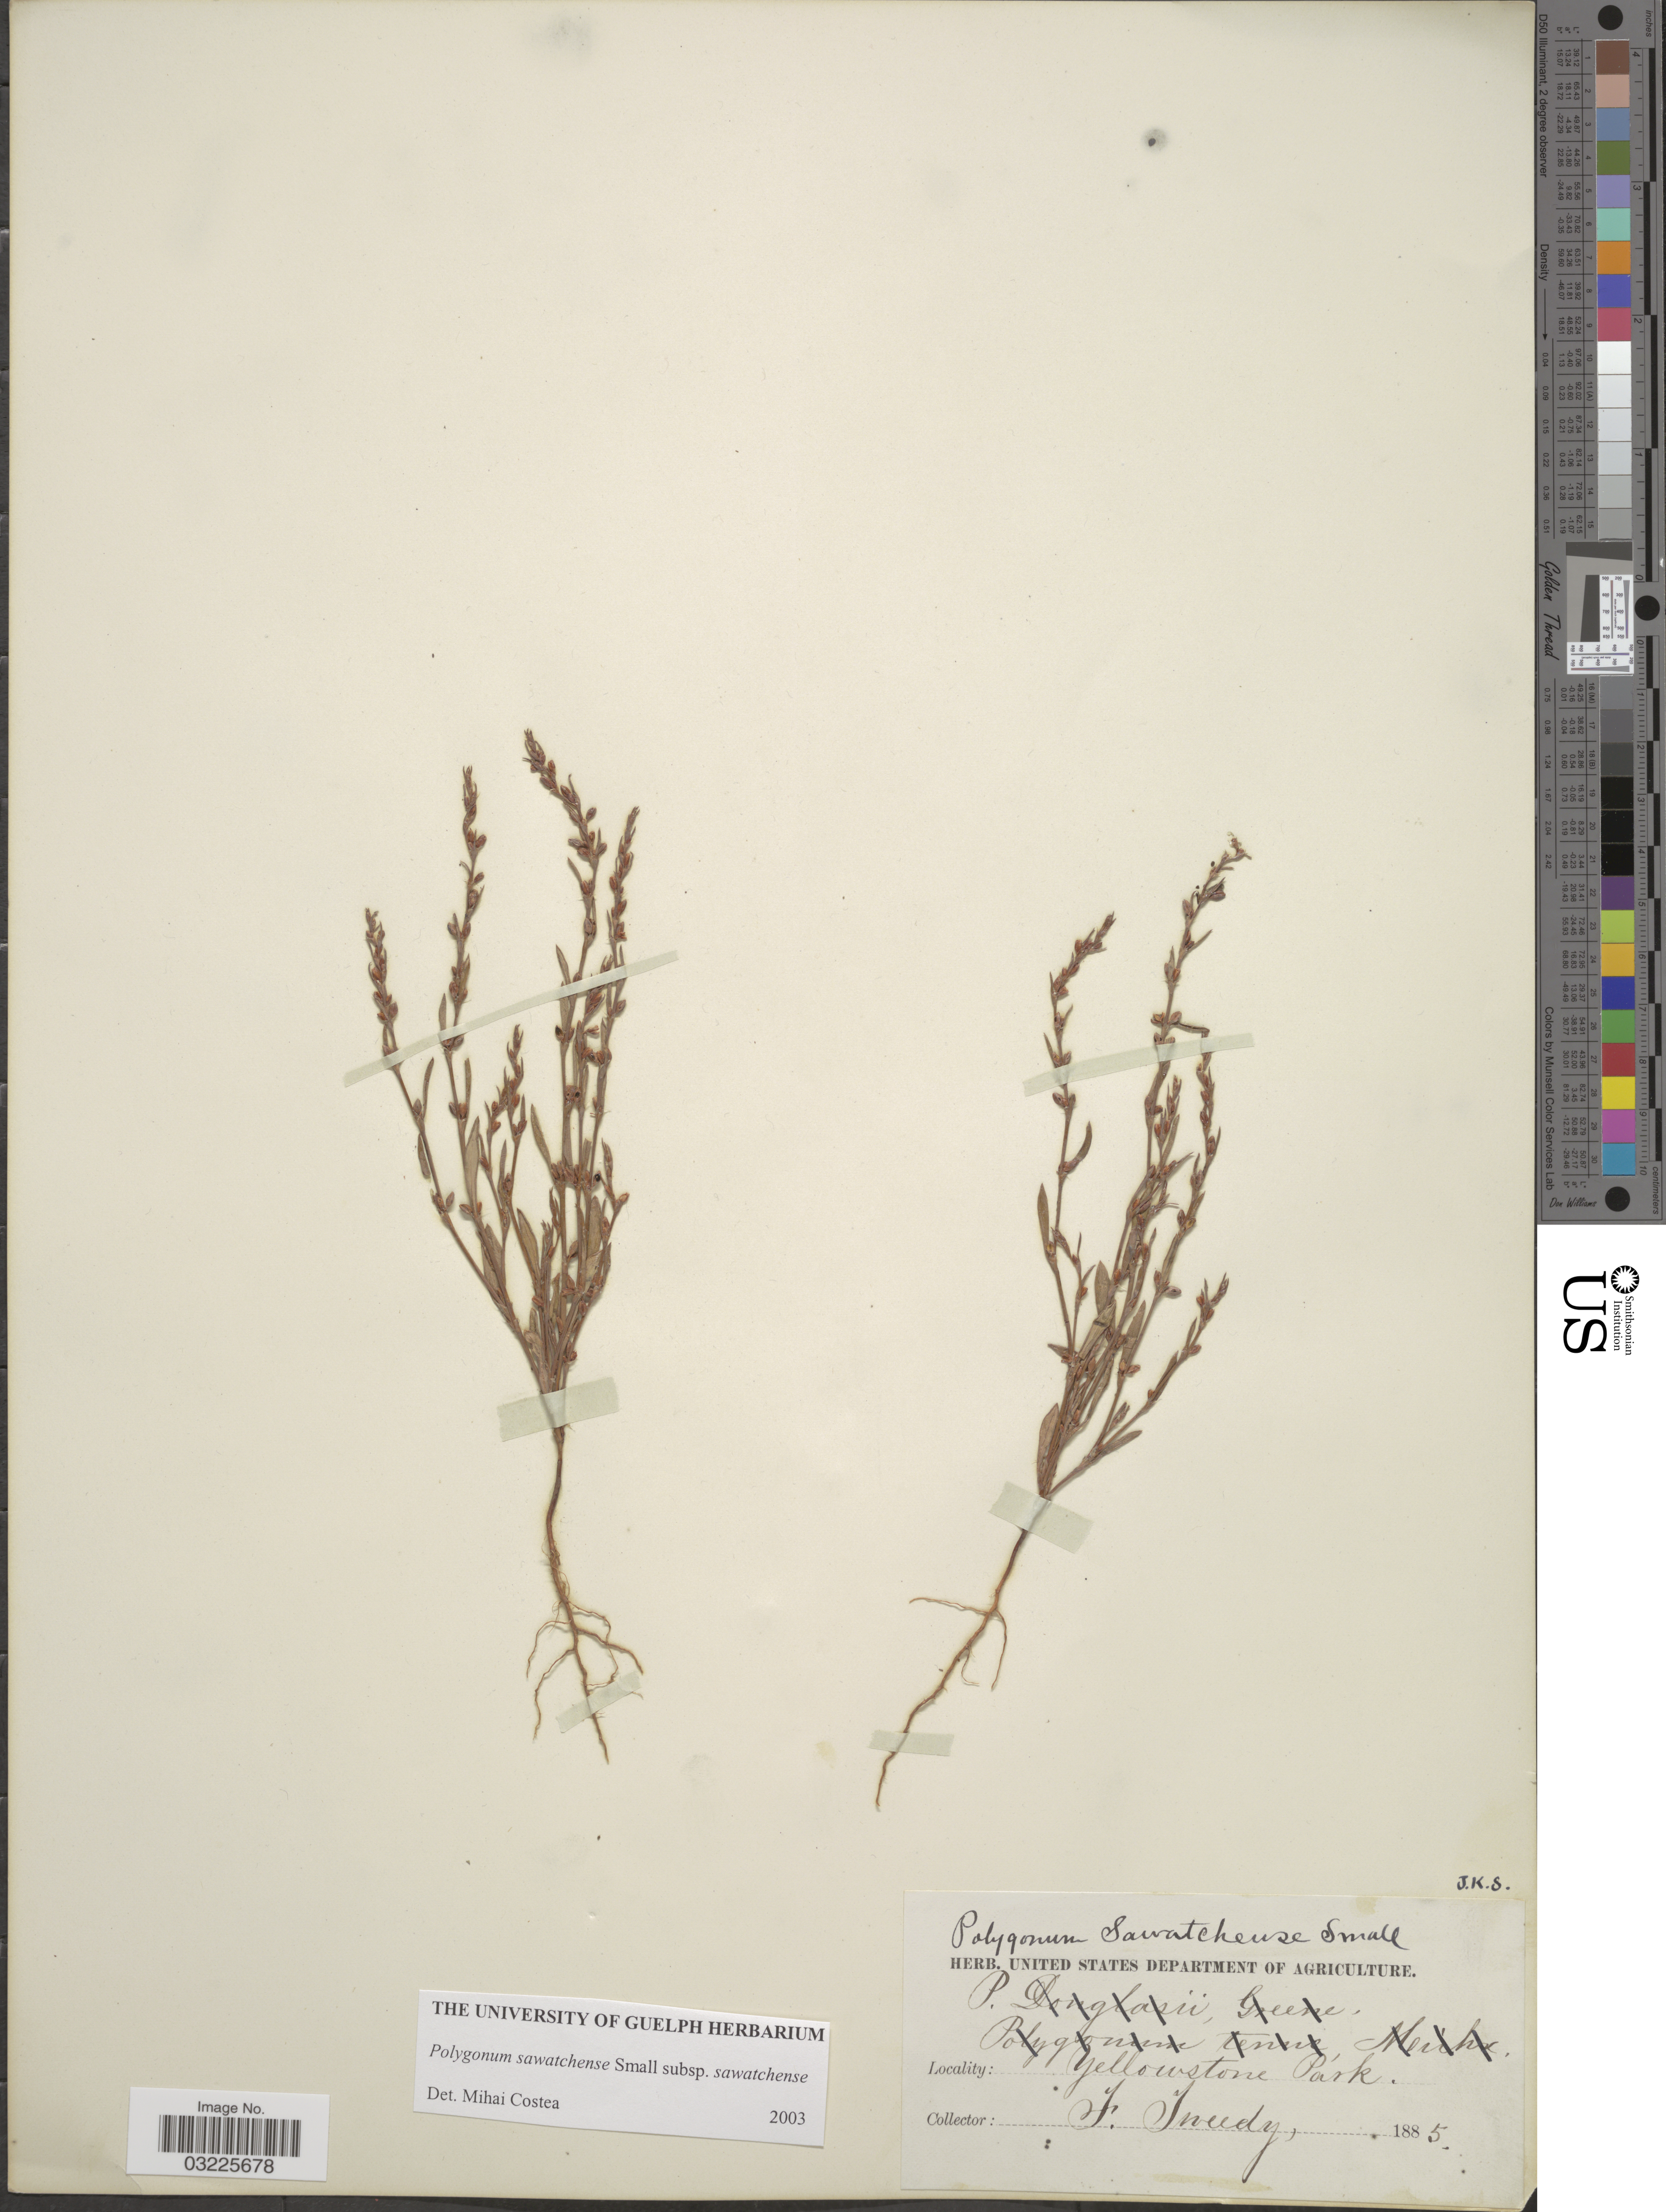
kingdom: Plantae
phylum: Tracheophyta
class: Magnoliopsida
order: Caryophyllales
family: Polygonaceae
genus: Polygonum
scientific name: Polygonum sawatchense subsp. sawatchense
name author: Small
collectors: F. Tweedy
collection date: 1885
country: United States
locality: Yellowstone Park.